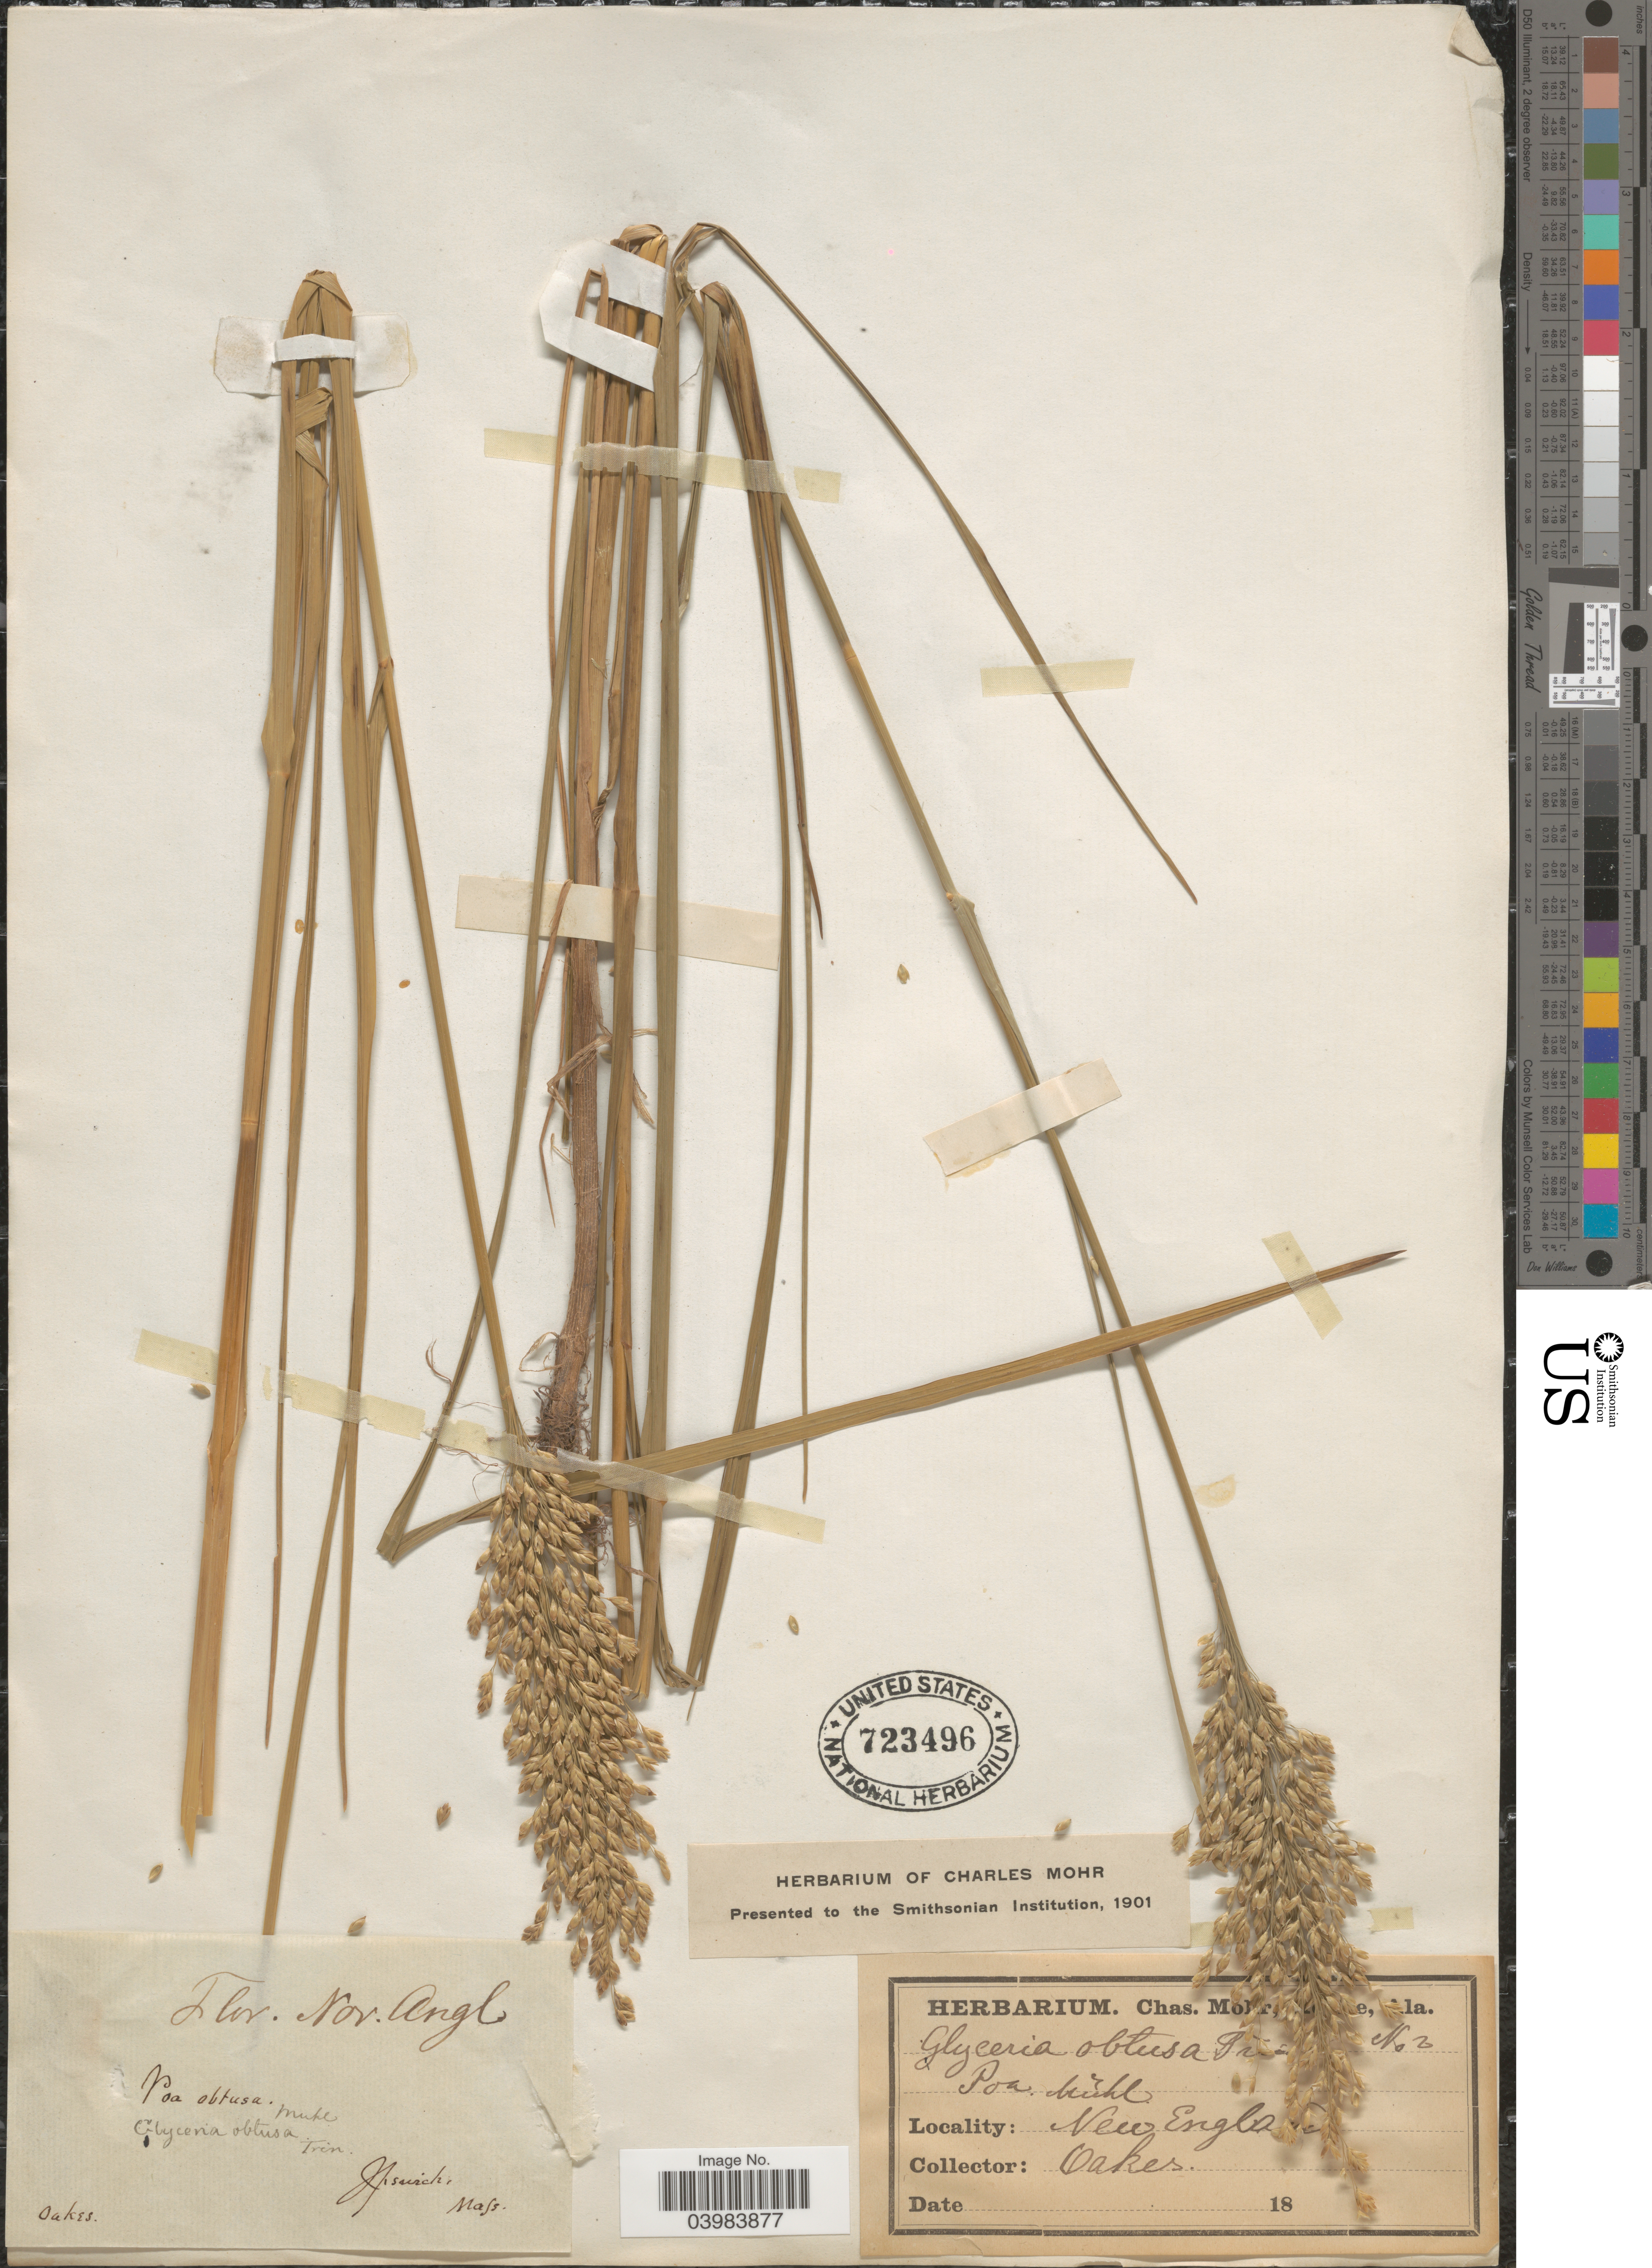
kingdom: Plantae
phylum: Tracheophyta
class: Liliopsida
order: Poales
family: Poaceae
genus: Glyceria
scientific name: Glyceria obtusa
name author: (Muhl.) Trin.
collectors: -. Oakes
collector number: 2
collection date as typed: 18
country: United States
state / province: Massachusetts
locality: New England.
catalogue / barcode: US 723496